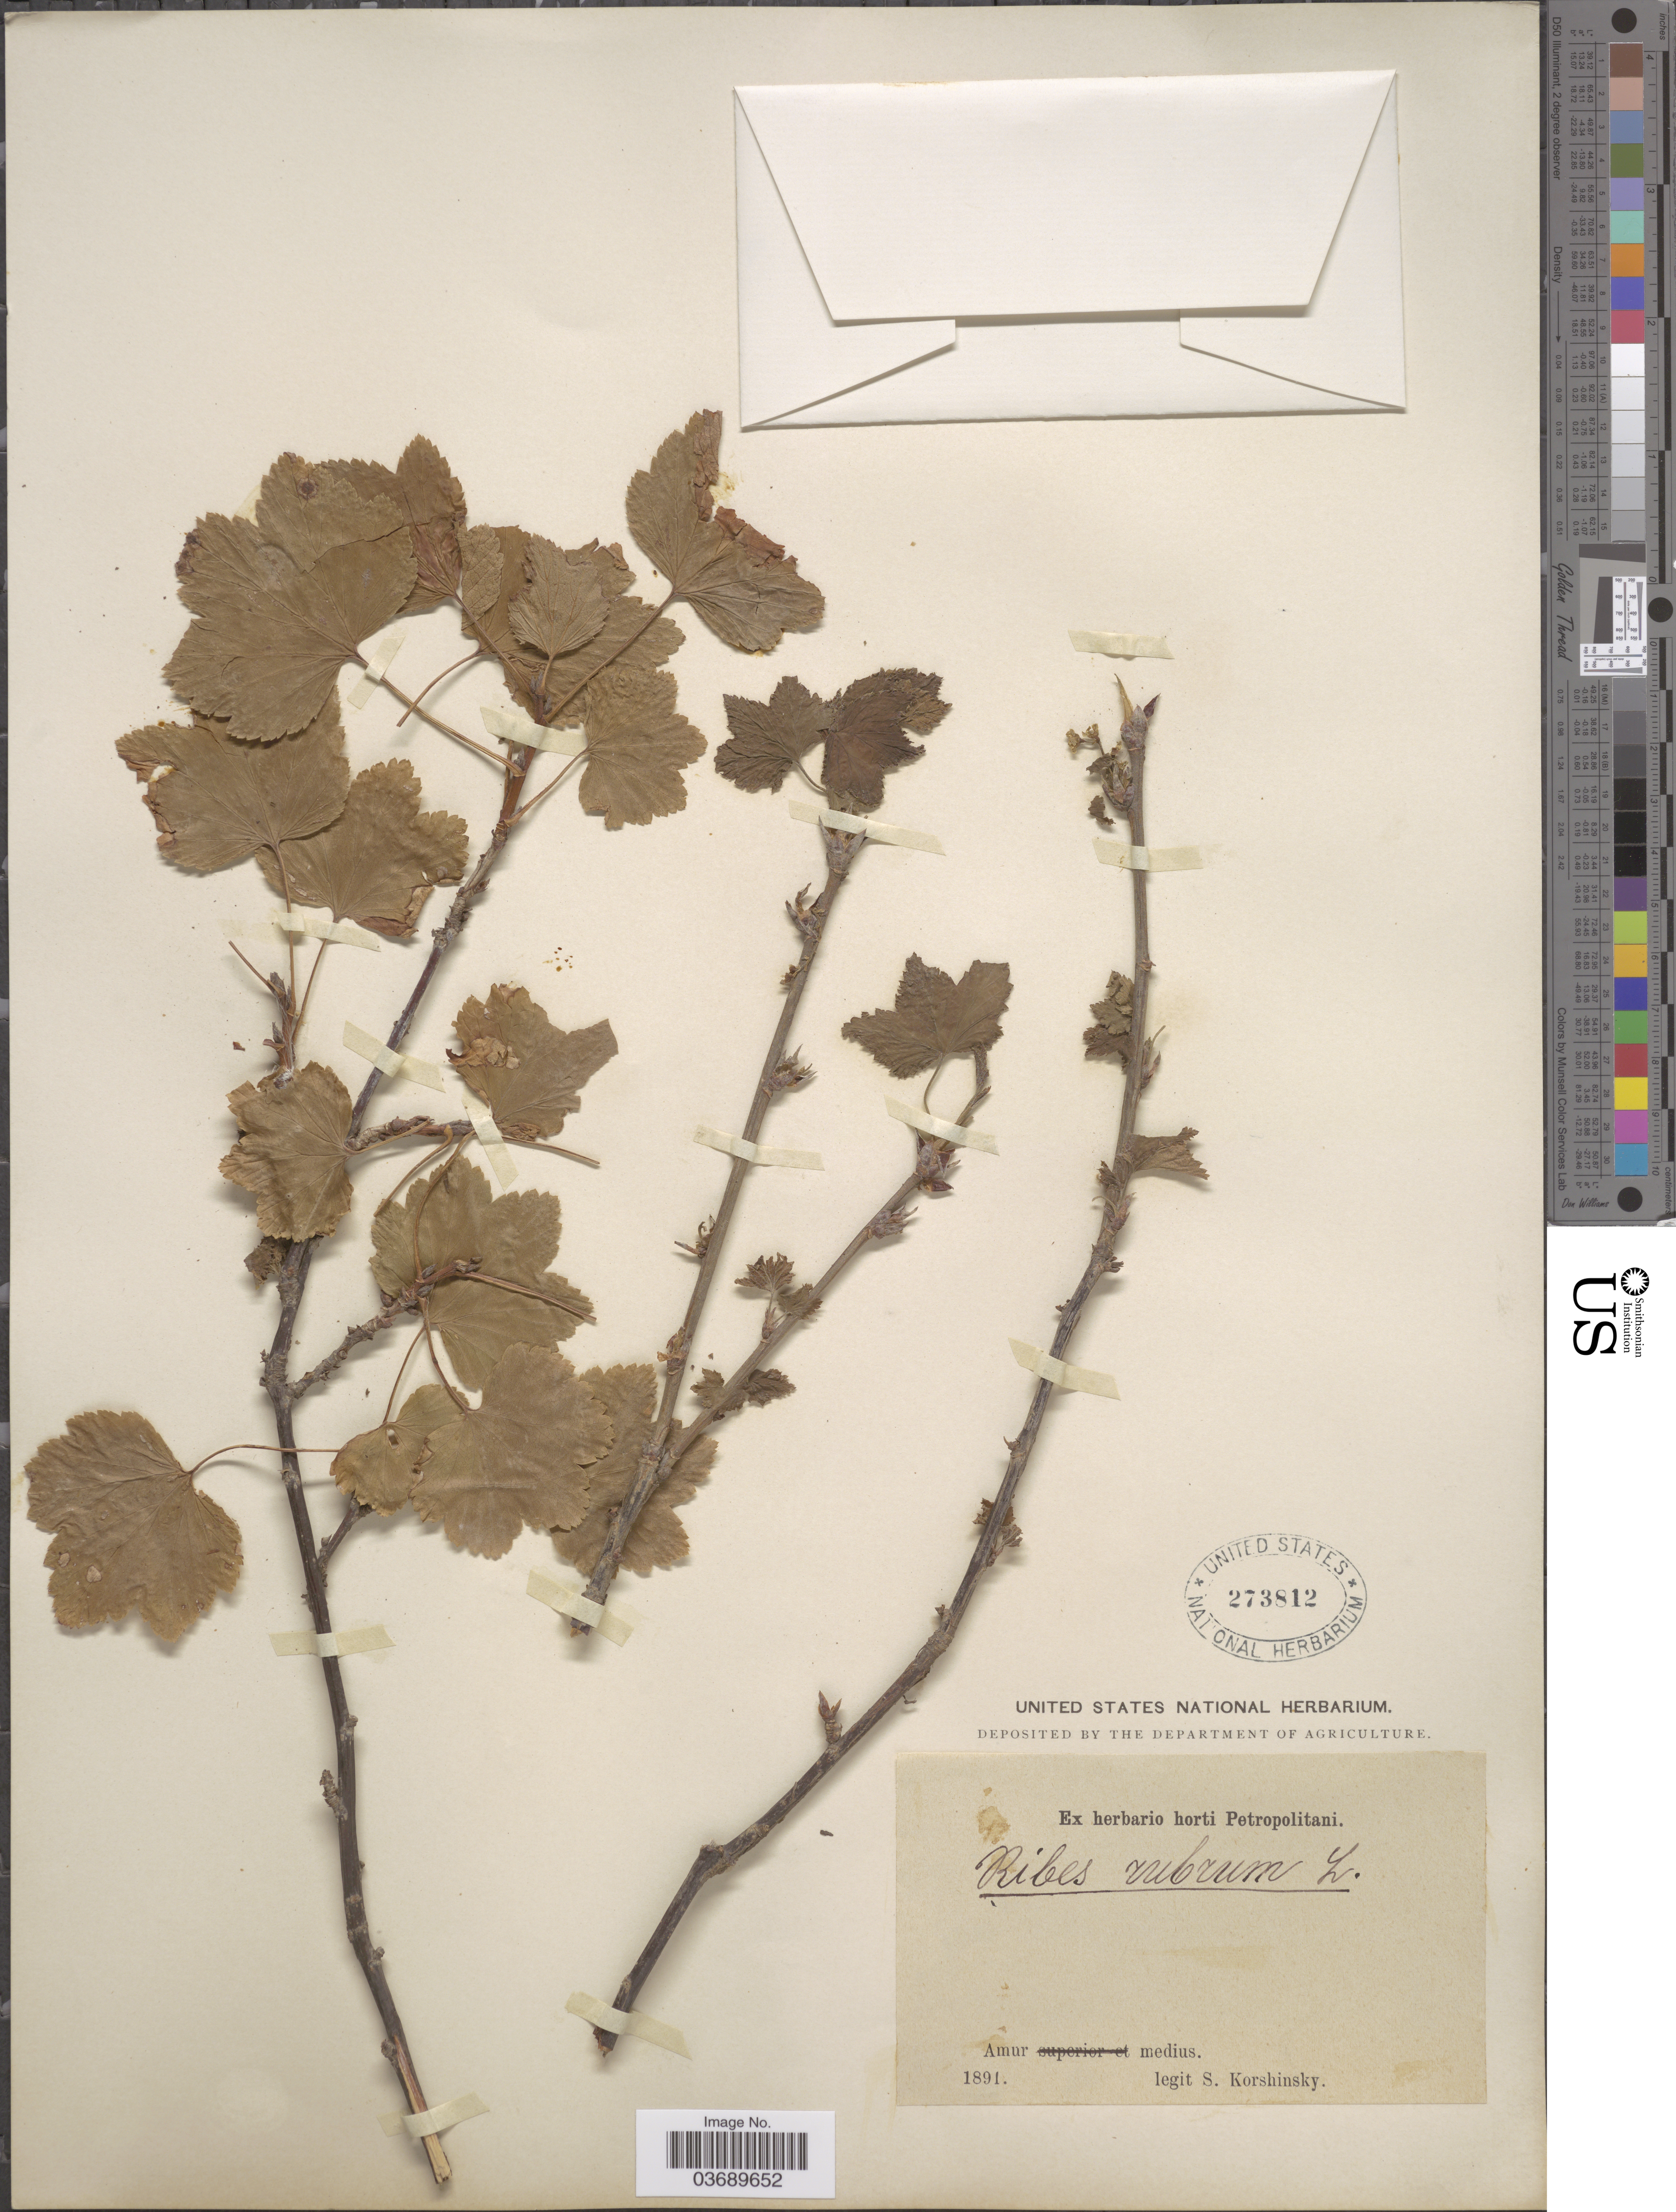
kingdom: Plantae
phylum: Tracheophyta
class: Magnoliopsida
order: Saxifragales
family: Grossulariaceae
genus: Ribes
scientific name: Ribes sp.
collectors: S. I. Korshinsky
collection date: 1891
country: Russian Federation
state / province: Amur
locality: Medius.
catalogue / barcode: US 273812